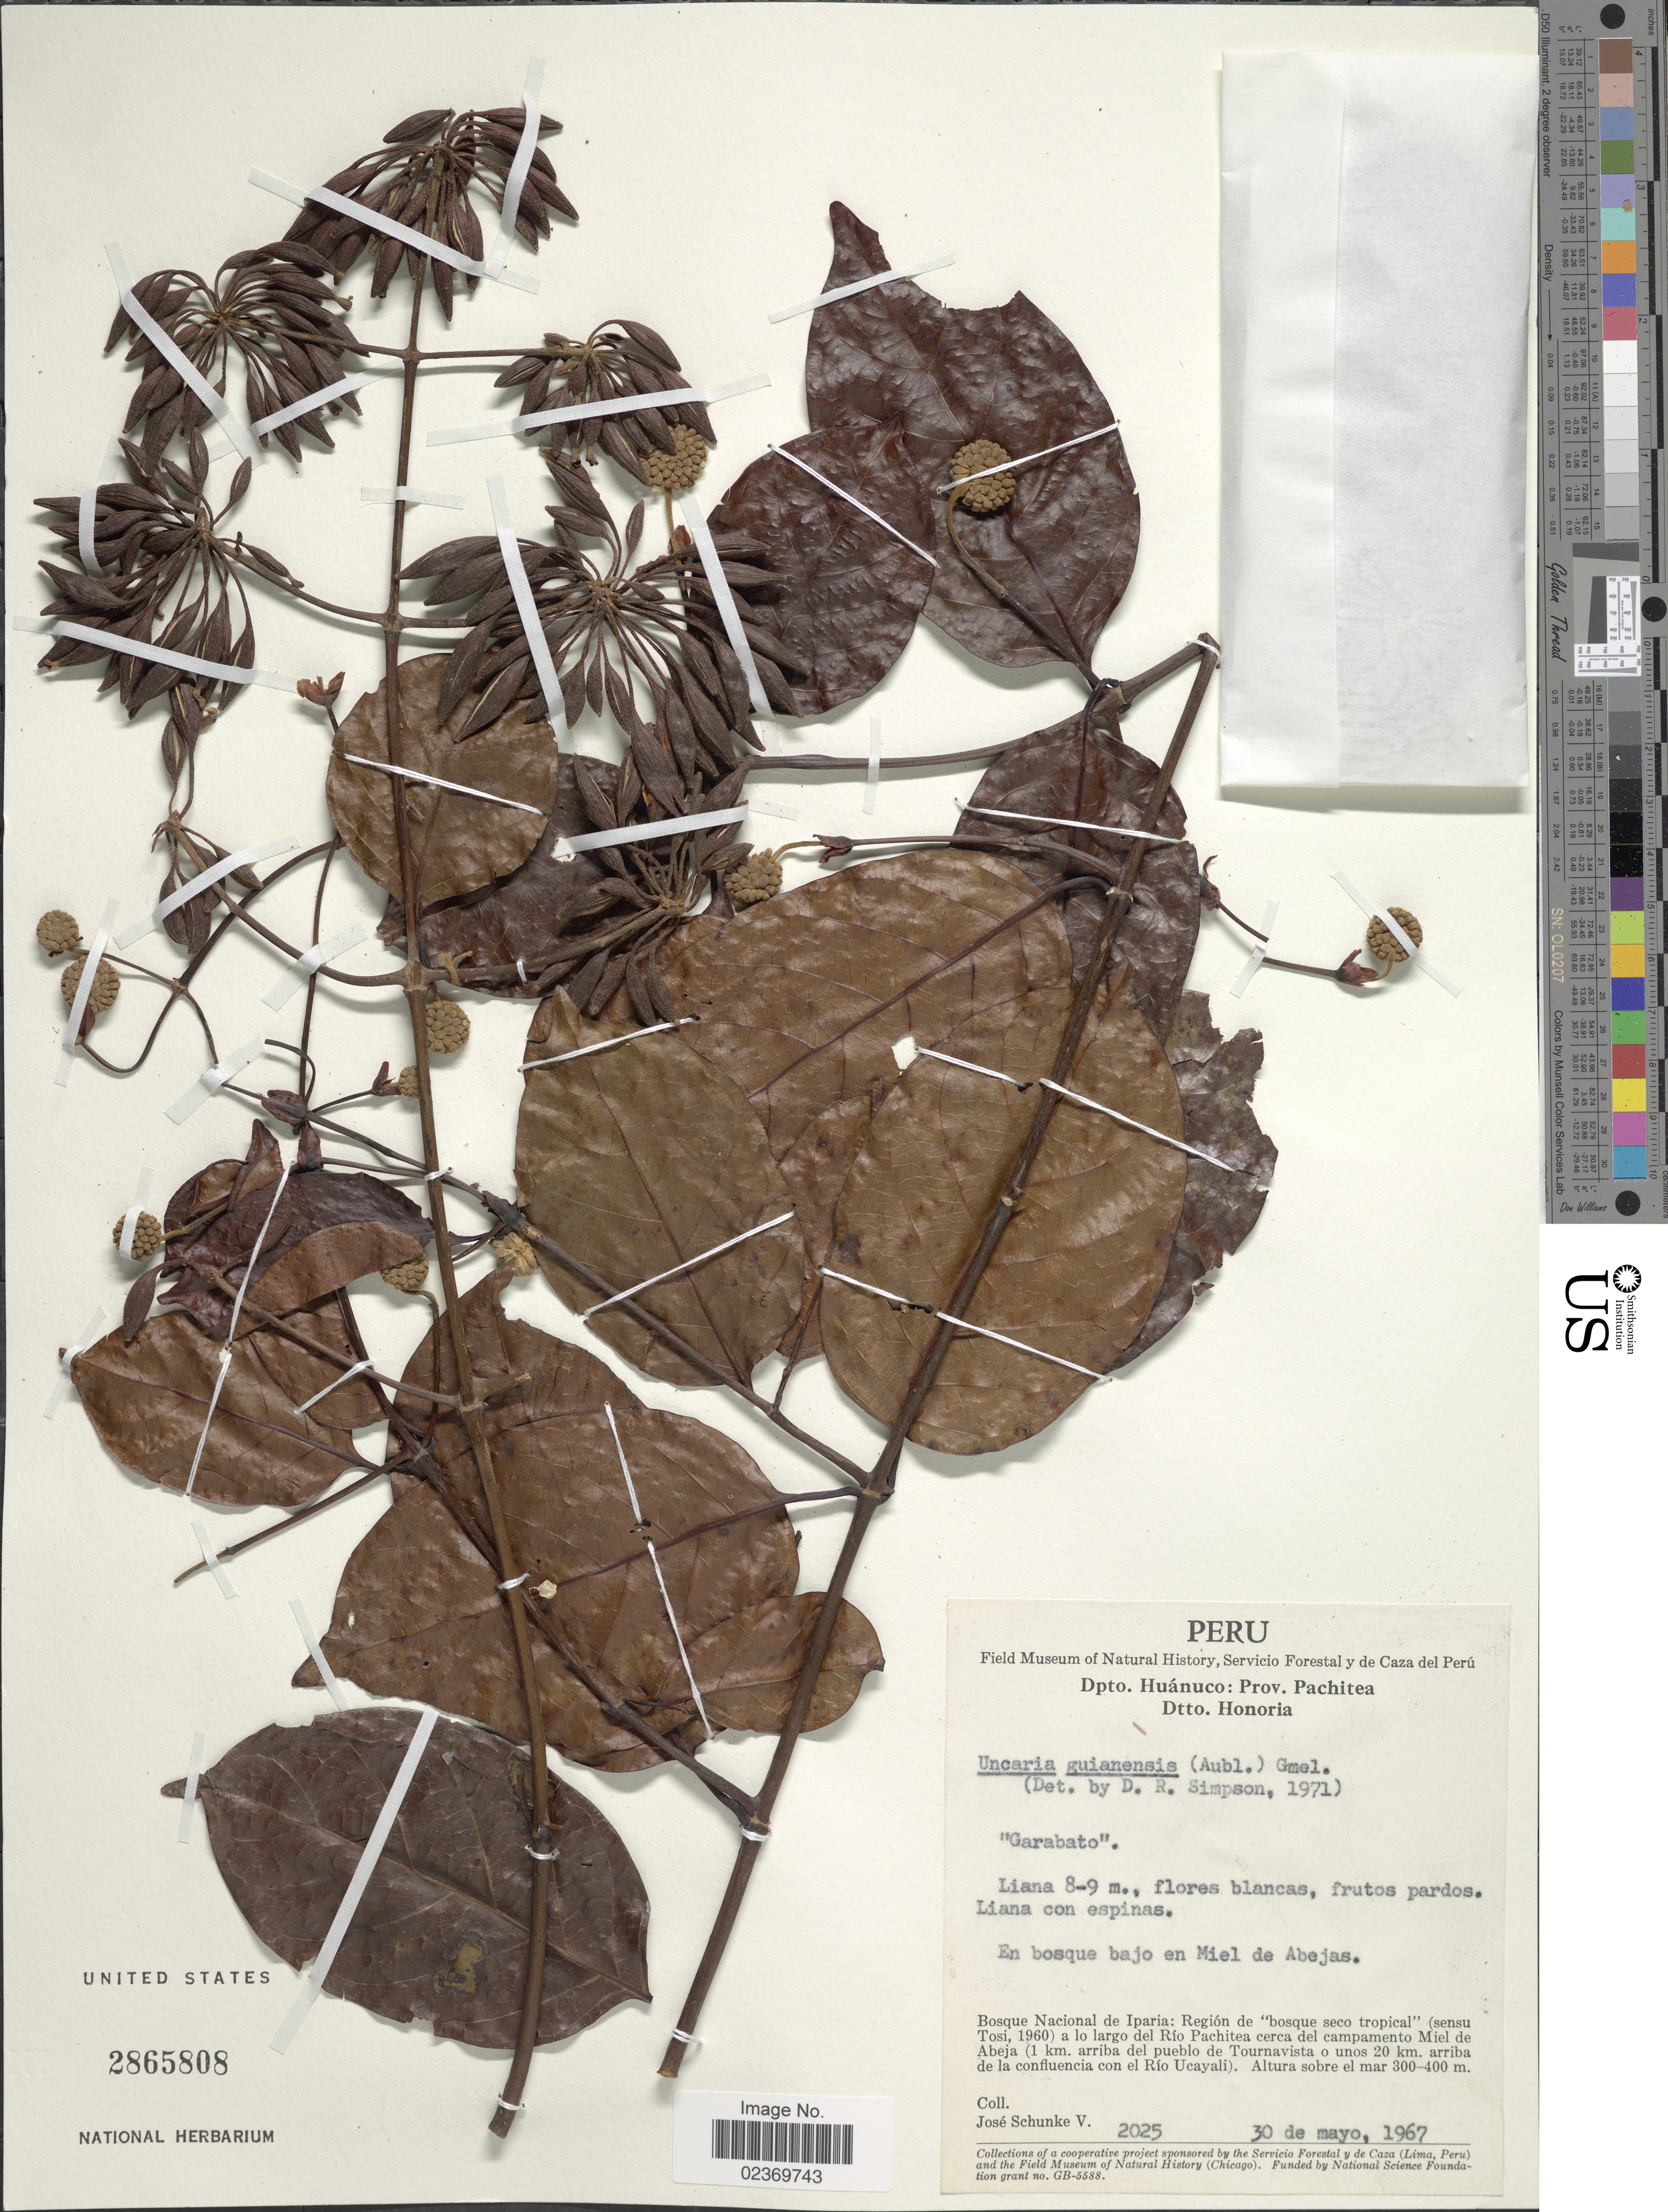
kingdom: Plantae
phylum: Tracheophyta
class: Magnoliopsida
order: Gentianales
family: Rubiaceae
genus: Uncaria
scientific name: Uncaria guianensis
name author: (Aubl.) J.F. Gmel.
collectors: J. Schunke Vigo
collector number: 2025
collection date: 1967-05-30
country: Peru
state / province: Huánuco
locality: Prov. Pachitea, Dtto. Honoria. En bosque bajo en Miel de Abejas. Bosque Nacional de Iparia: Region de "bosque seco tropical" (sensu Tosi, 1960) a lo largo del Rio Pachitea cerca del campamento Miel de Abeja ( 1 km. arriba del pueblo de Tournavista o unos 20 km. arriba de la confluencia con el Rio Ucayali)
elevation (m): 300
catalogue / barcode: US 2865808